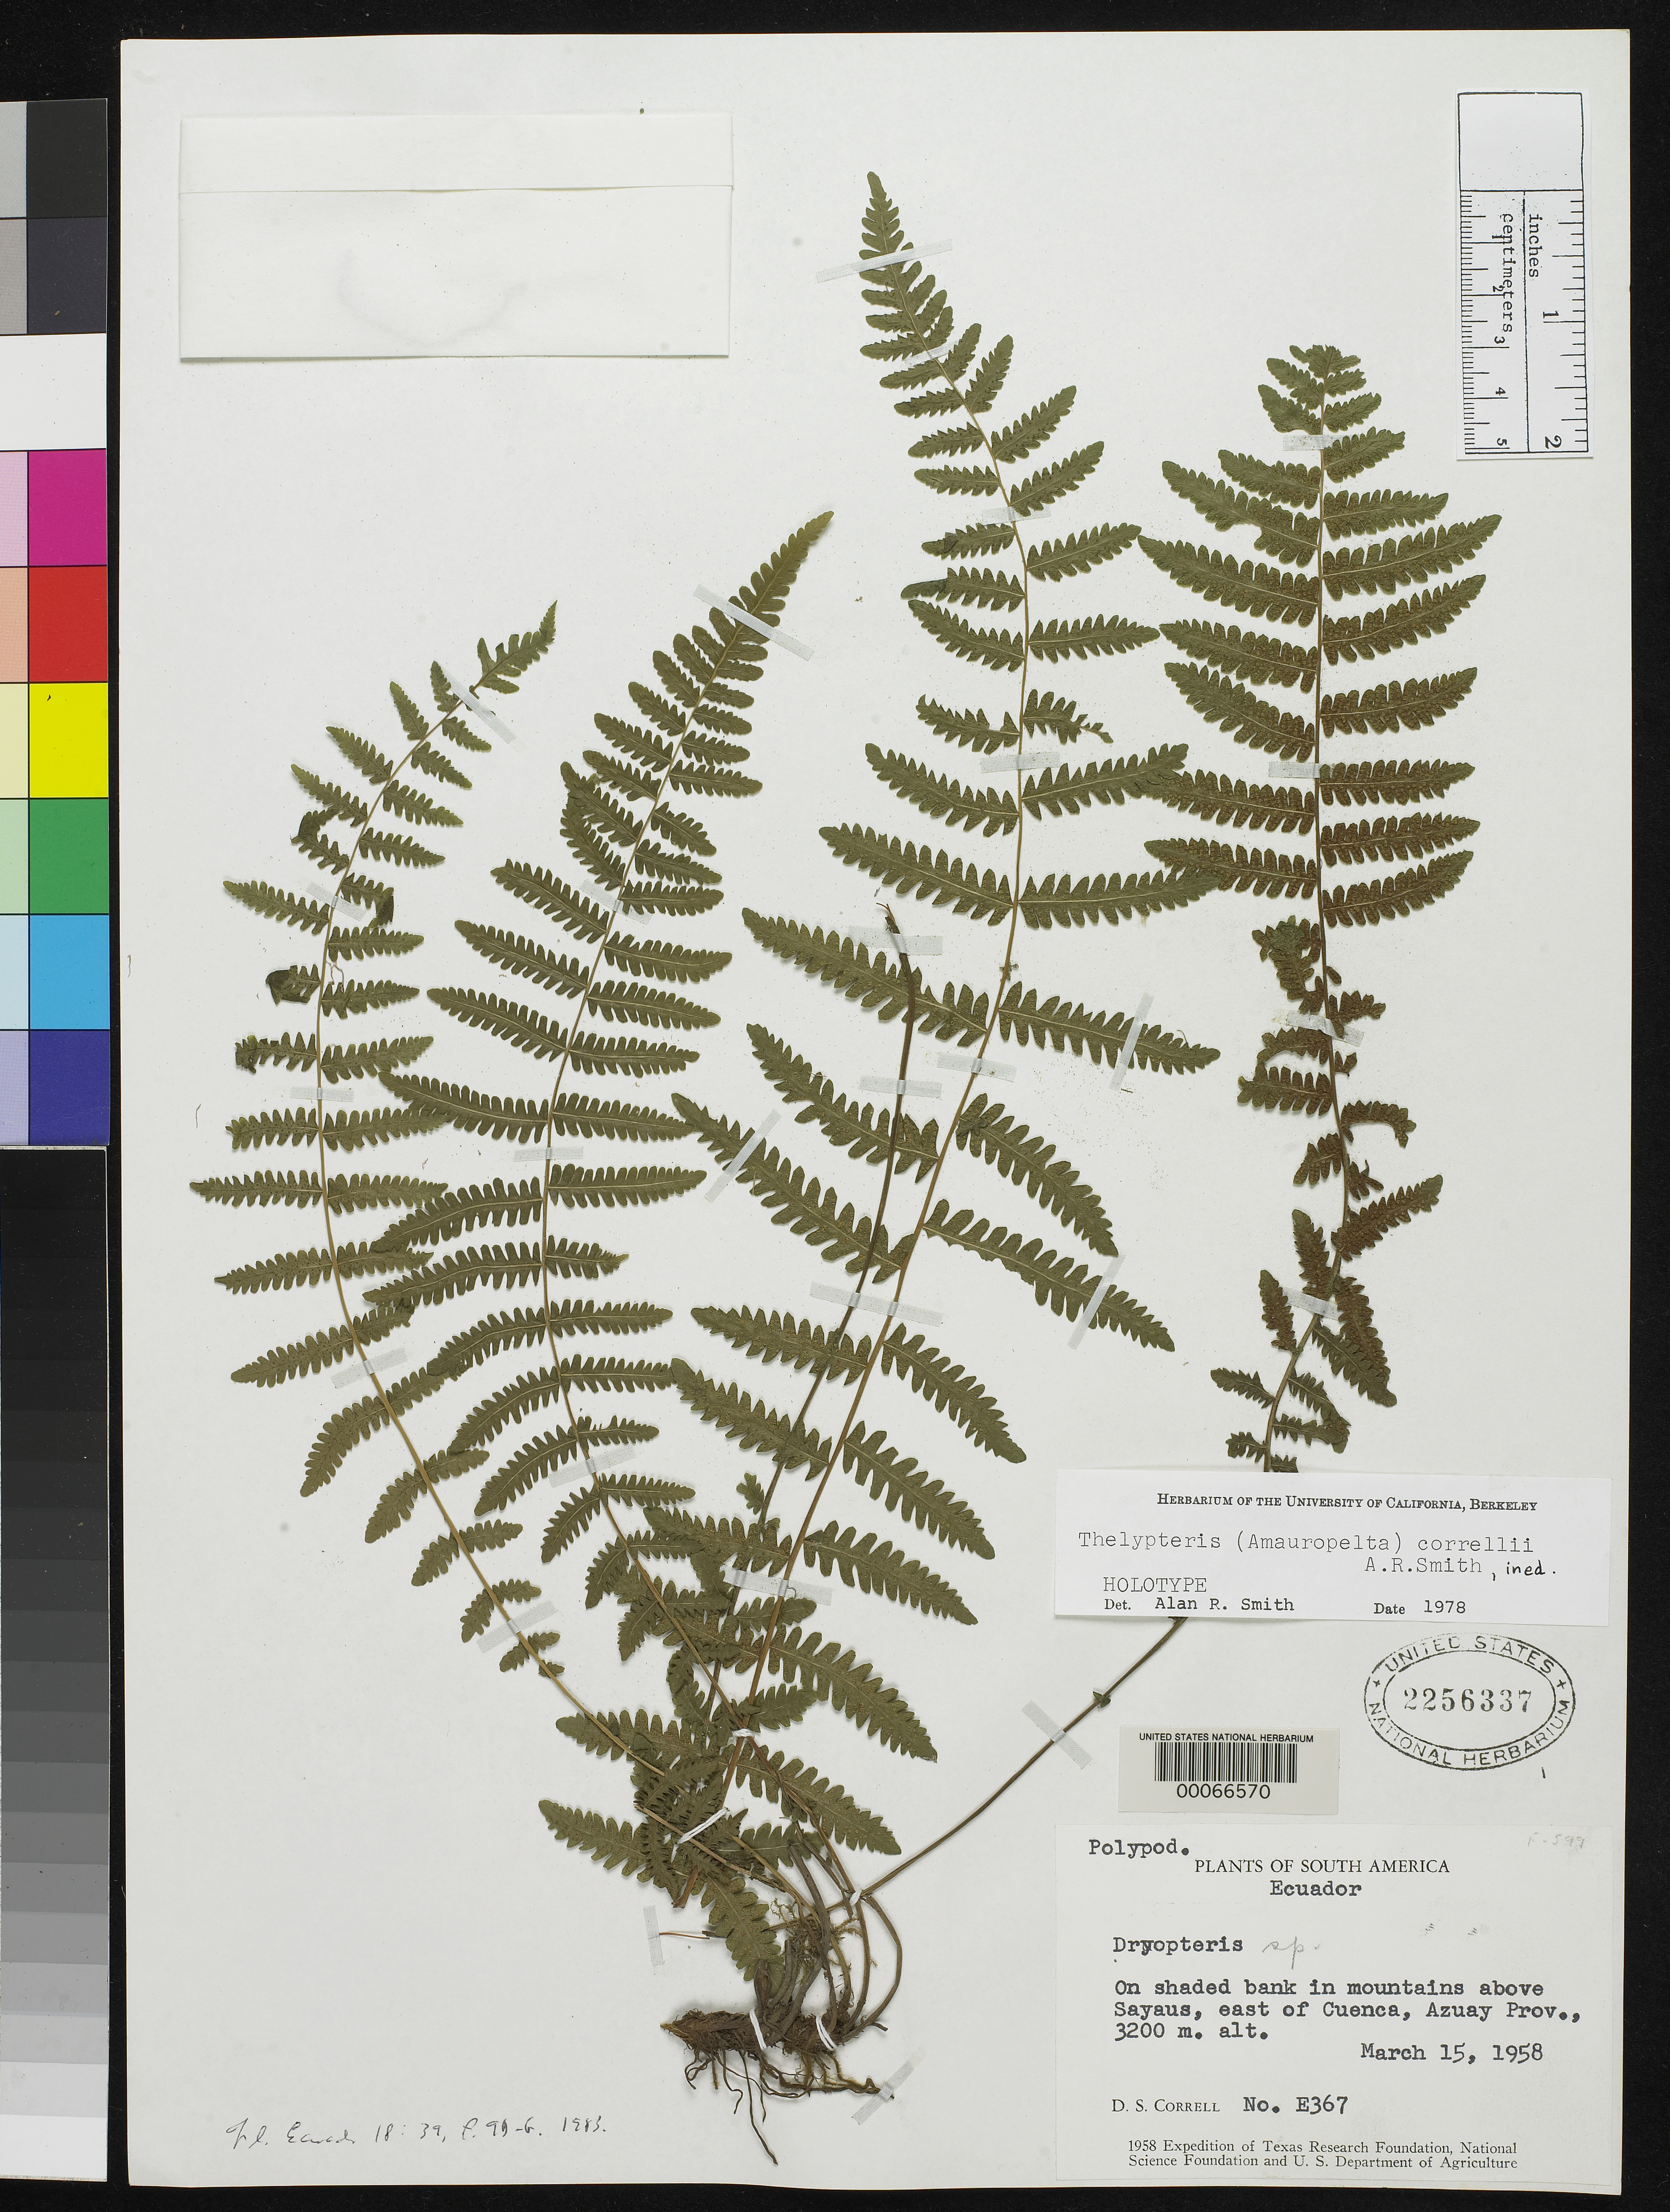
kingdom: Plantae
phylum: Tracheophyta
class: Polypodiopsida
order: Polypodiales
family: Thelypteridaceae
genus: Thelypteris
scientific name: Thelypteris correllii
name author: A.R. Sm.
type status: Holotype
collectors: D. S. Correll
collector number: E367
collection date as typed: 15 Mar 1958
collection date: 1958-03-15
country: Ecuador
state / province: Azuay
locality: Above Sayaus, E of Cuenca.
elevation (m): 3200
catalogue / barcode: US 2256337-2